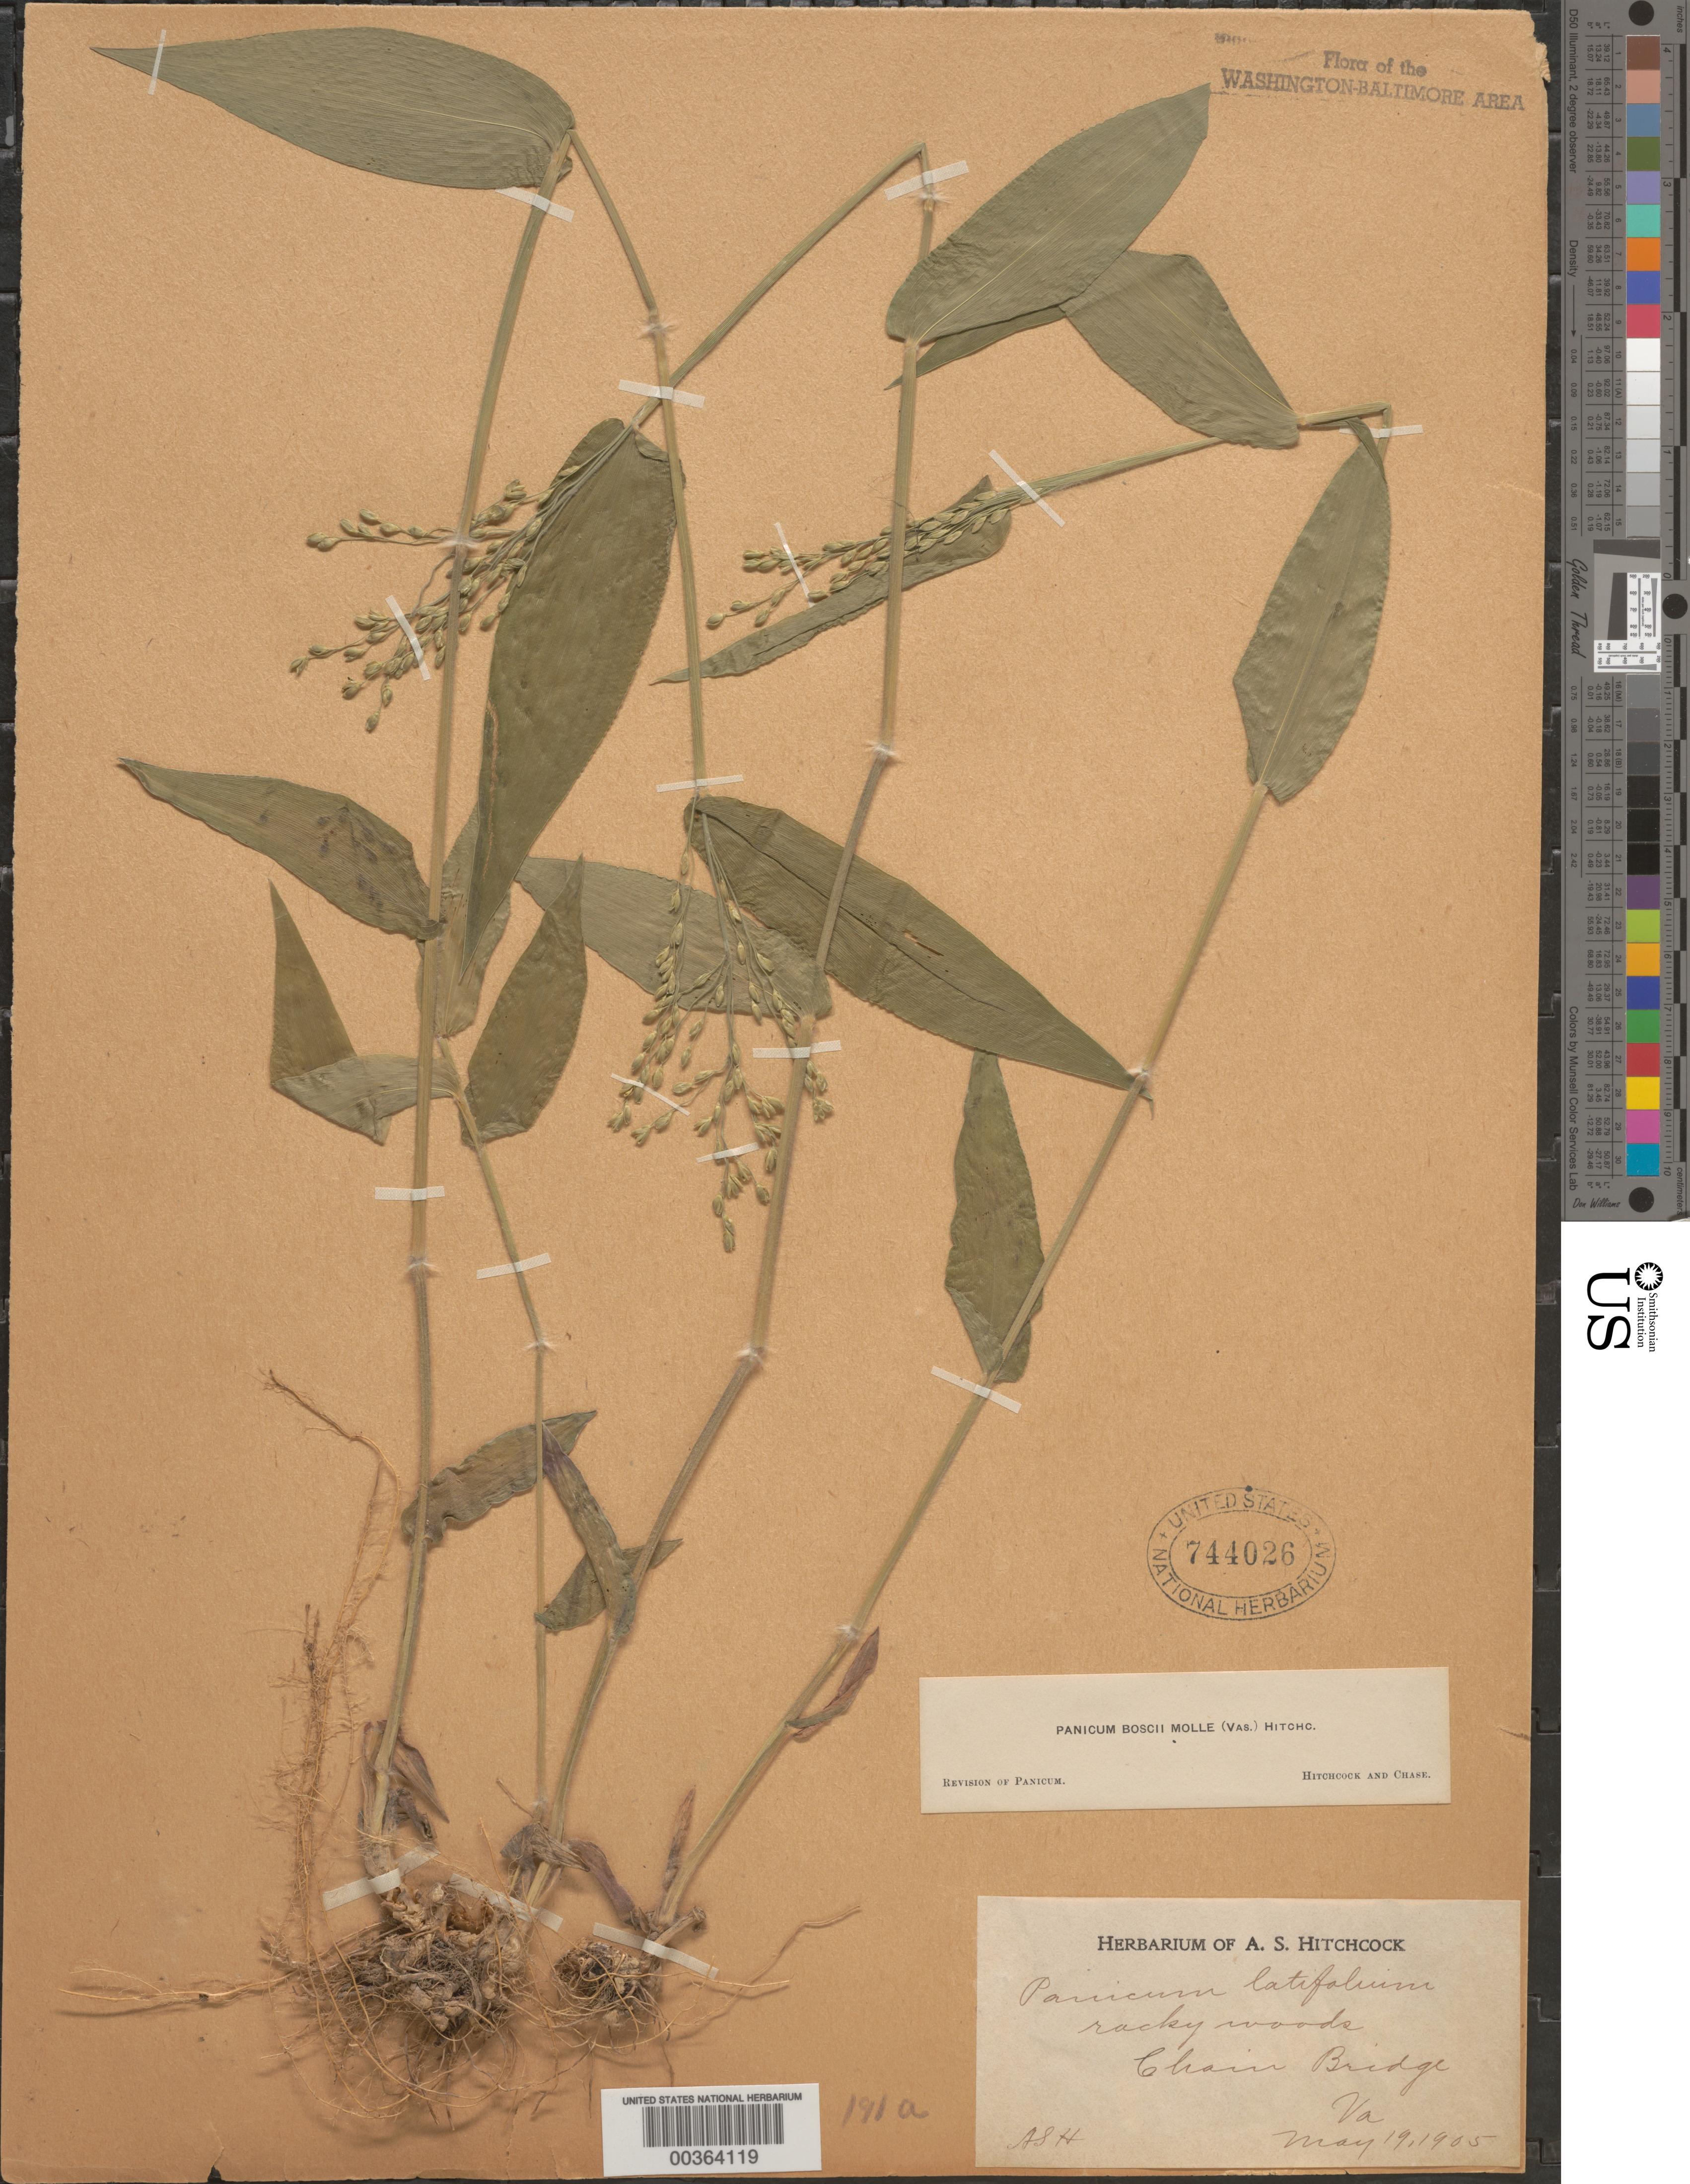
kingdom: Plantae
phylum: Tracheophyta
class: Liliopsida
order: Poales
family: Poaceae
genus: Dichanthelium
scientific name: Dichanthelium boscii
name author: (Poir.) Gould & C.A. Clark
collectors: A. S. Hitchcock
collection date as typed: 19 May 1905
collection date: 1905-05-19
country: United States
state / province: Virginia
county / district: Fairfax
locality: Chain Bridge C. and O. Canal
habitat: Rocky woods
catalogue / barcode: US 744026